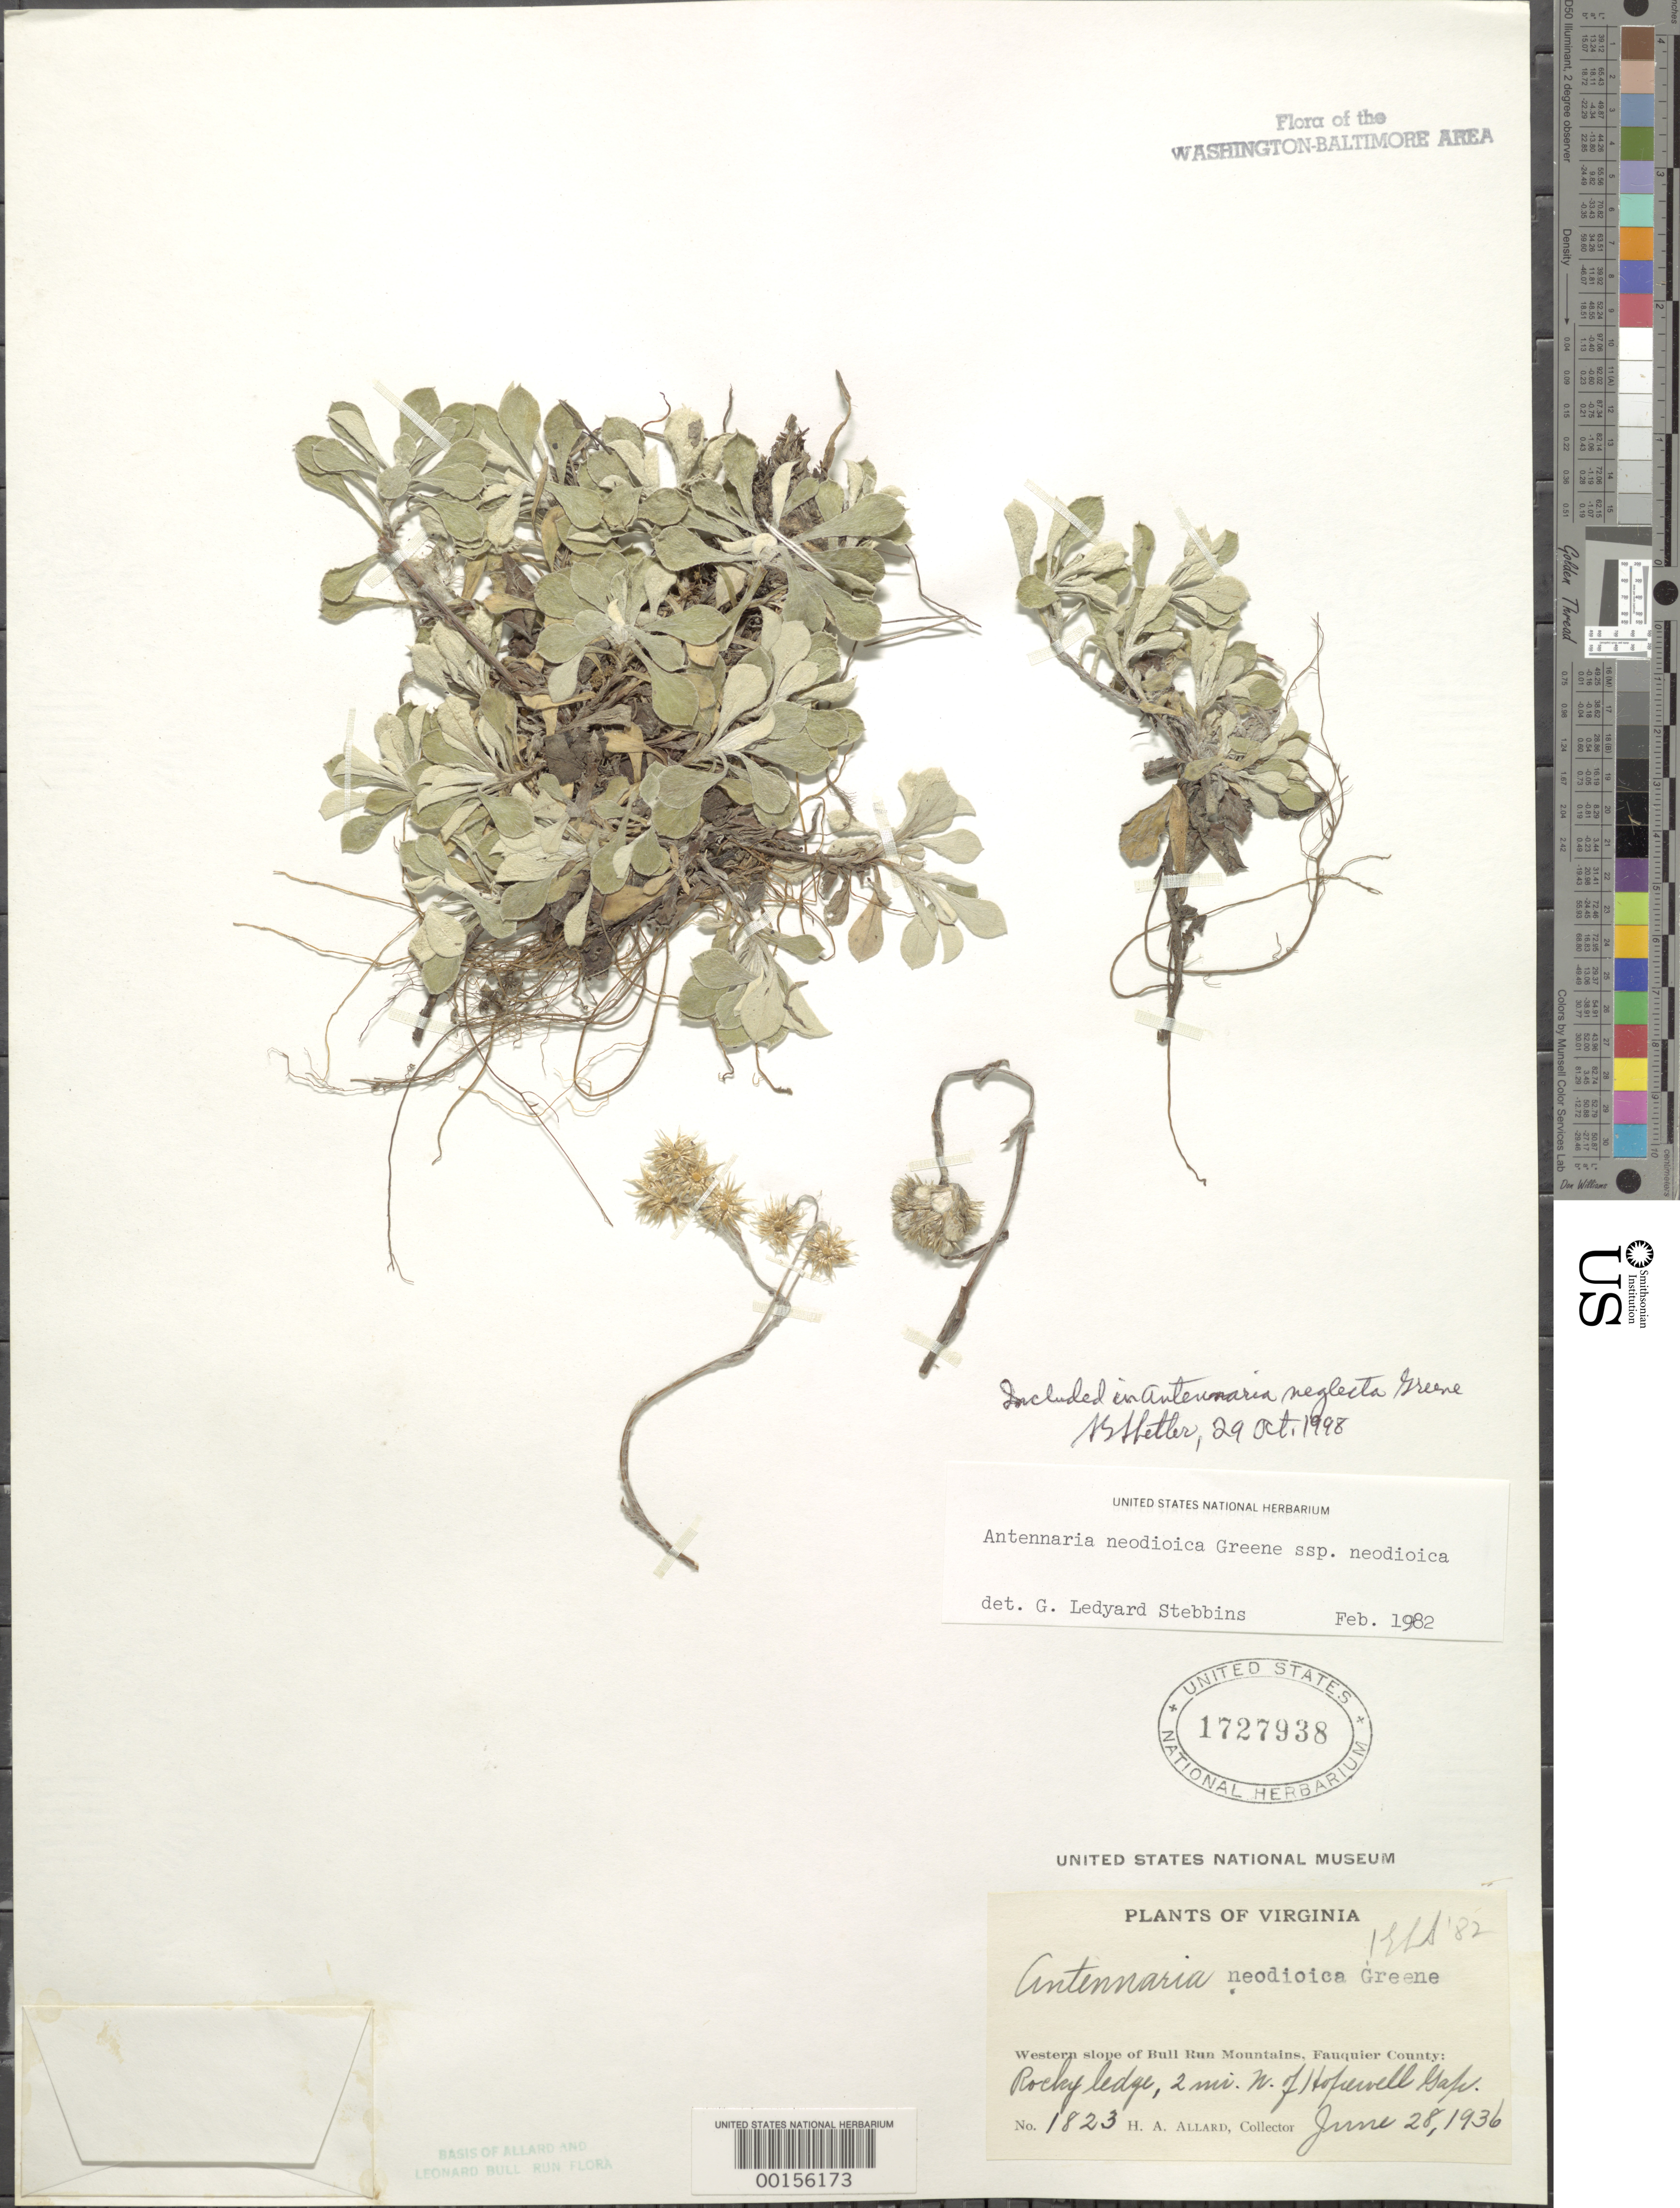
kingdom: Plantae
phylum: Tracheophyta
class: Magnoliopsida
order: Asterales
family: Asteraceae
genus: Antennaria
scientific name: Antennaria neglecta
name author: Greene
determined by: Shetler, Stanwyn G., (US), NMNH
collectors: H. A. Allard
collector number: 1823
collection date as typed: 28 Jun 1936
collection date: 1936-06-28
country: United States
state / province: Virginia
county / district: Fauquier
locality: North of Hopewell Gap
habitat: Rocky ledge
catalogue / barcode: US 1727938